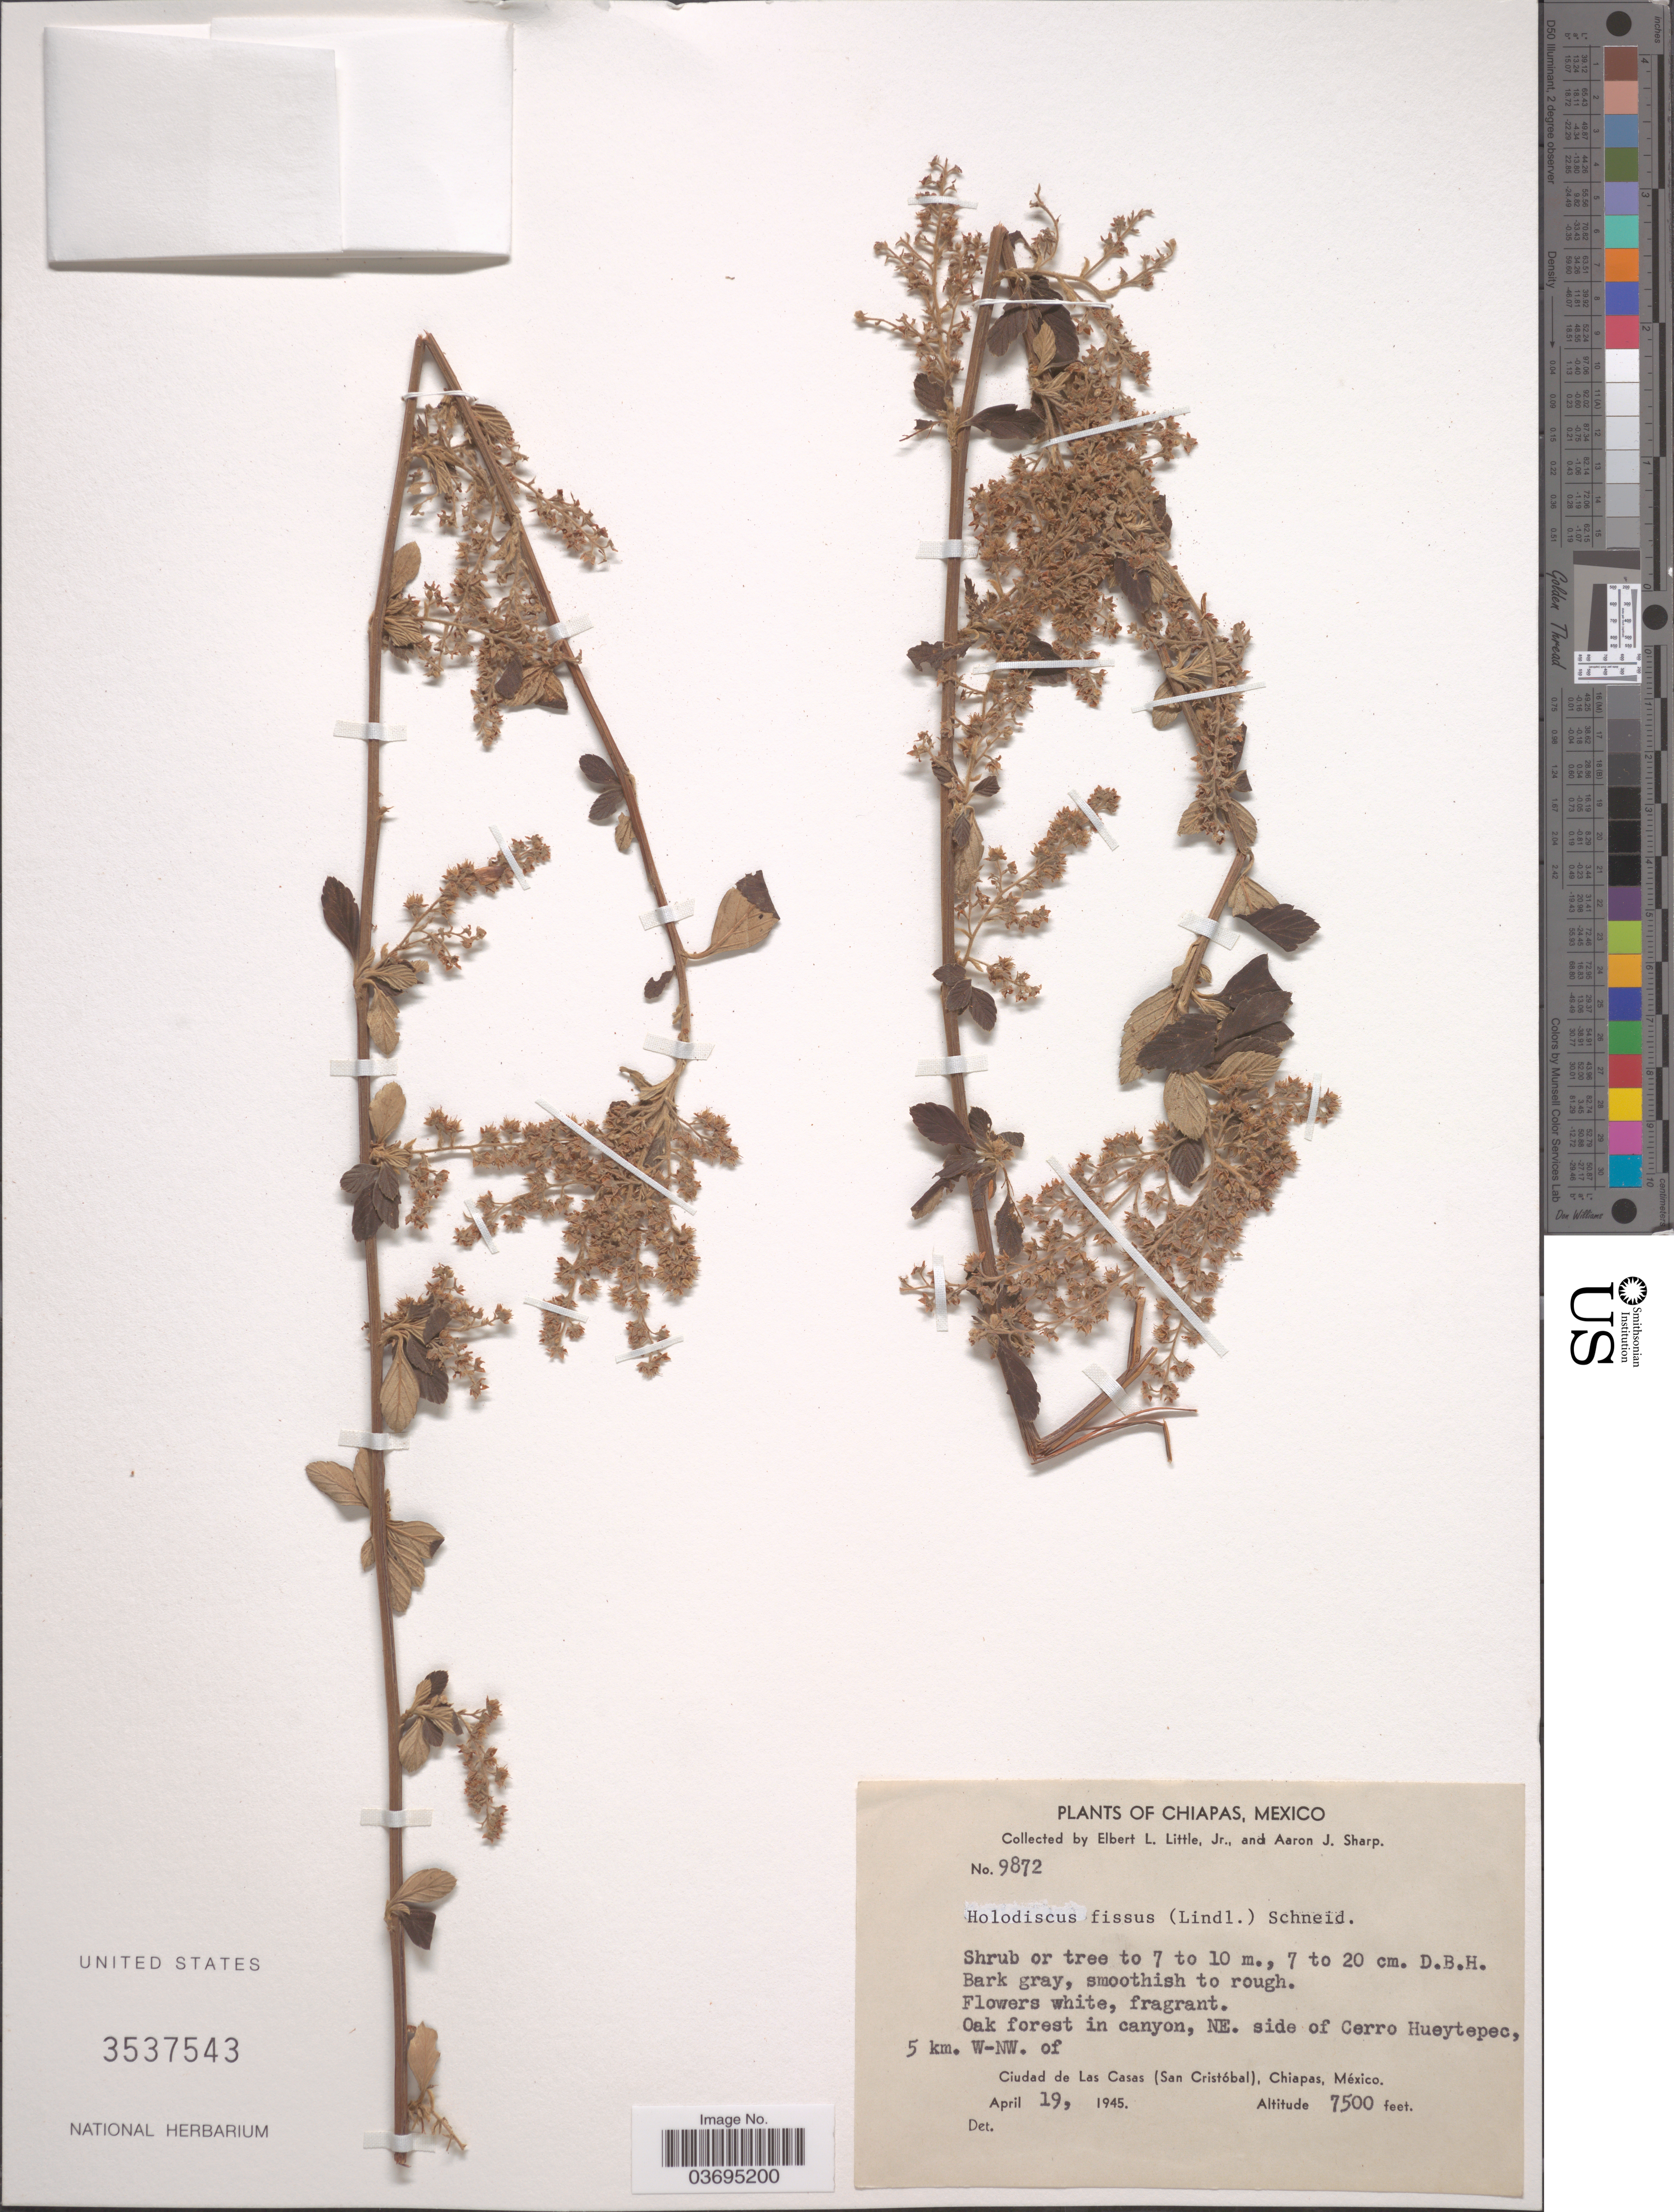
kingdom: Plantae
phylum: Tracheophyta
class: Magnoliopsida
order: Rosales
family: Rosaceae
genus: Holodiscus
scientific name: Holodiscus fissus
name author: (Lindl.) C.K. Schneid.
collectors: E. L. Little & Mrs A. J. Sharp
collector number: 9872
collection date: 1945-04-19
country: Mexico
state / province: Chiapas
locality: NE. side of Cerro Hueytepec, 5 km. W-NW. of Ciudad de Las Casas (San Cristóbal).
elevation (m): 2286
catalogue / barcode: US 3537543